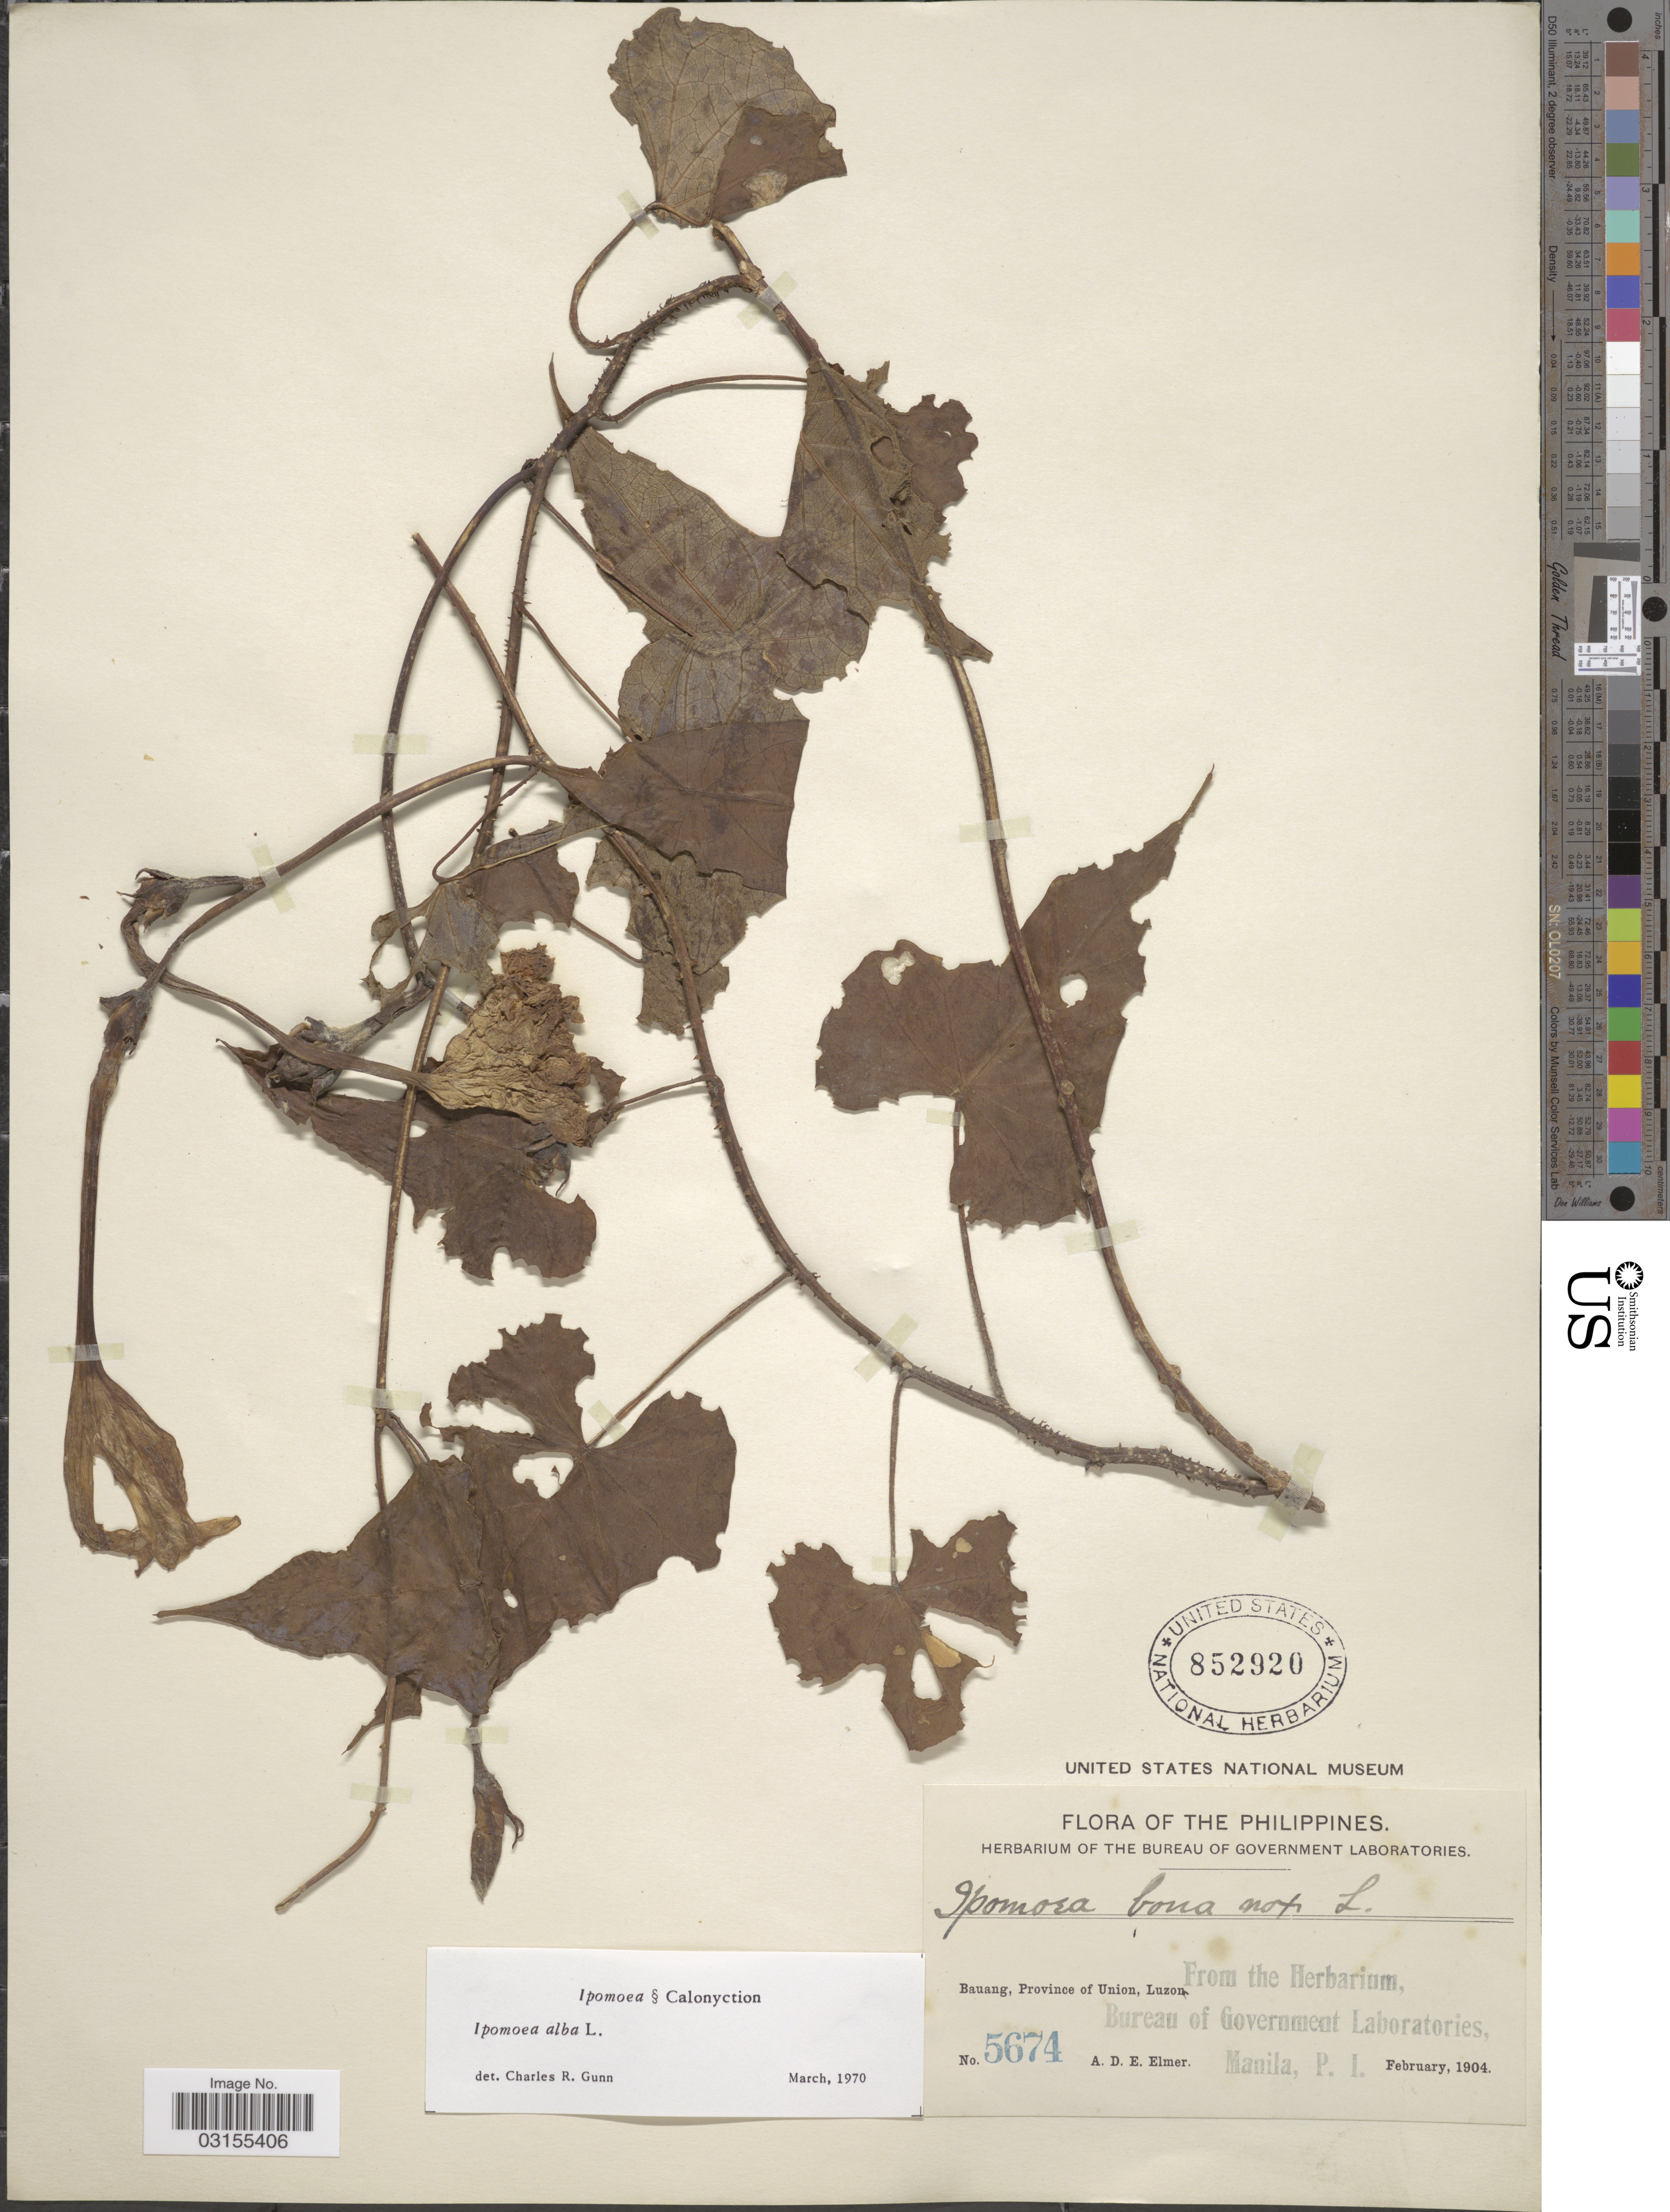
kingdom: Plantae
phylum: Tracheophyta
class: Magnoliopsida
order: Solanales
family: Convolvulaceae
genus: Ipomoea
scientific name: Ipomoea alba L.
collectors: A. D. E. Elmer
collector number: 5674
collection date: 1904-02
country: Philippines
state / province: Ilocos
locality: Bauang, Province of Union, Luzon.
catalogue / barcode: US 852920